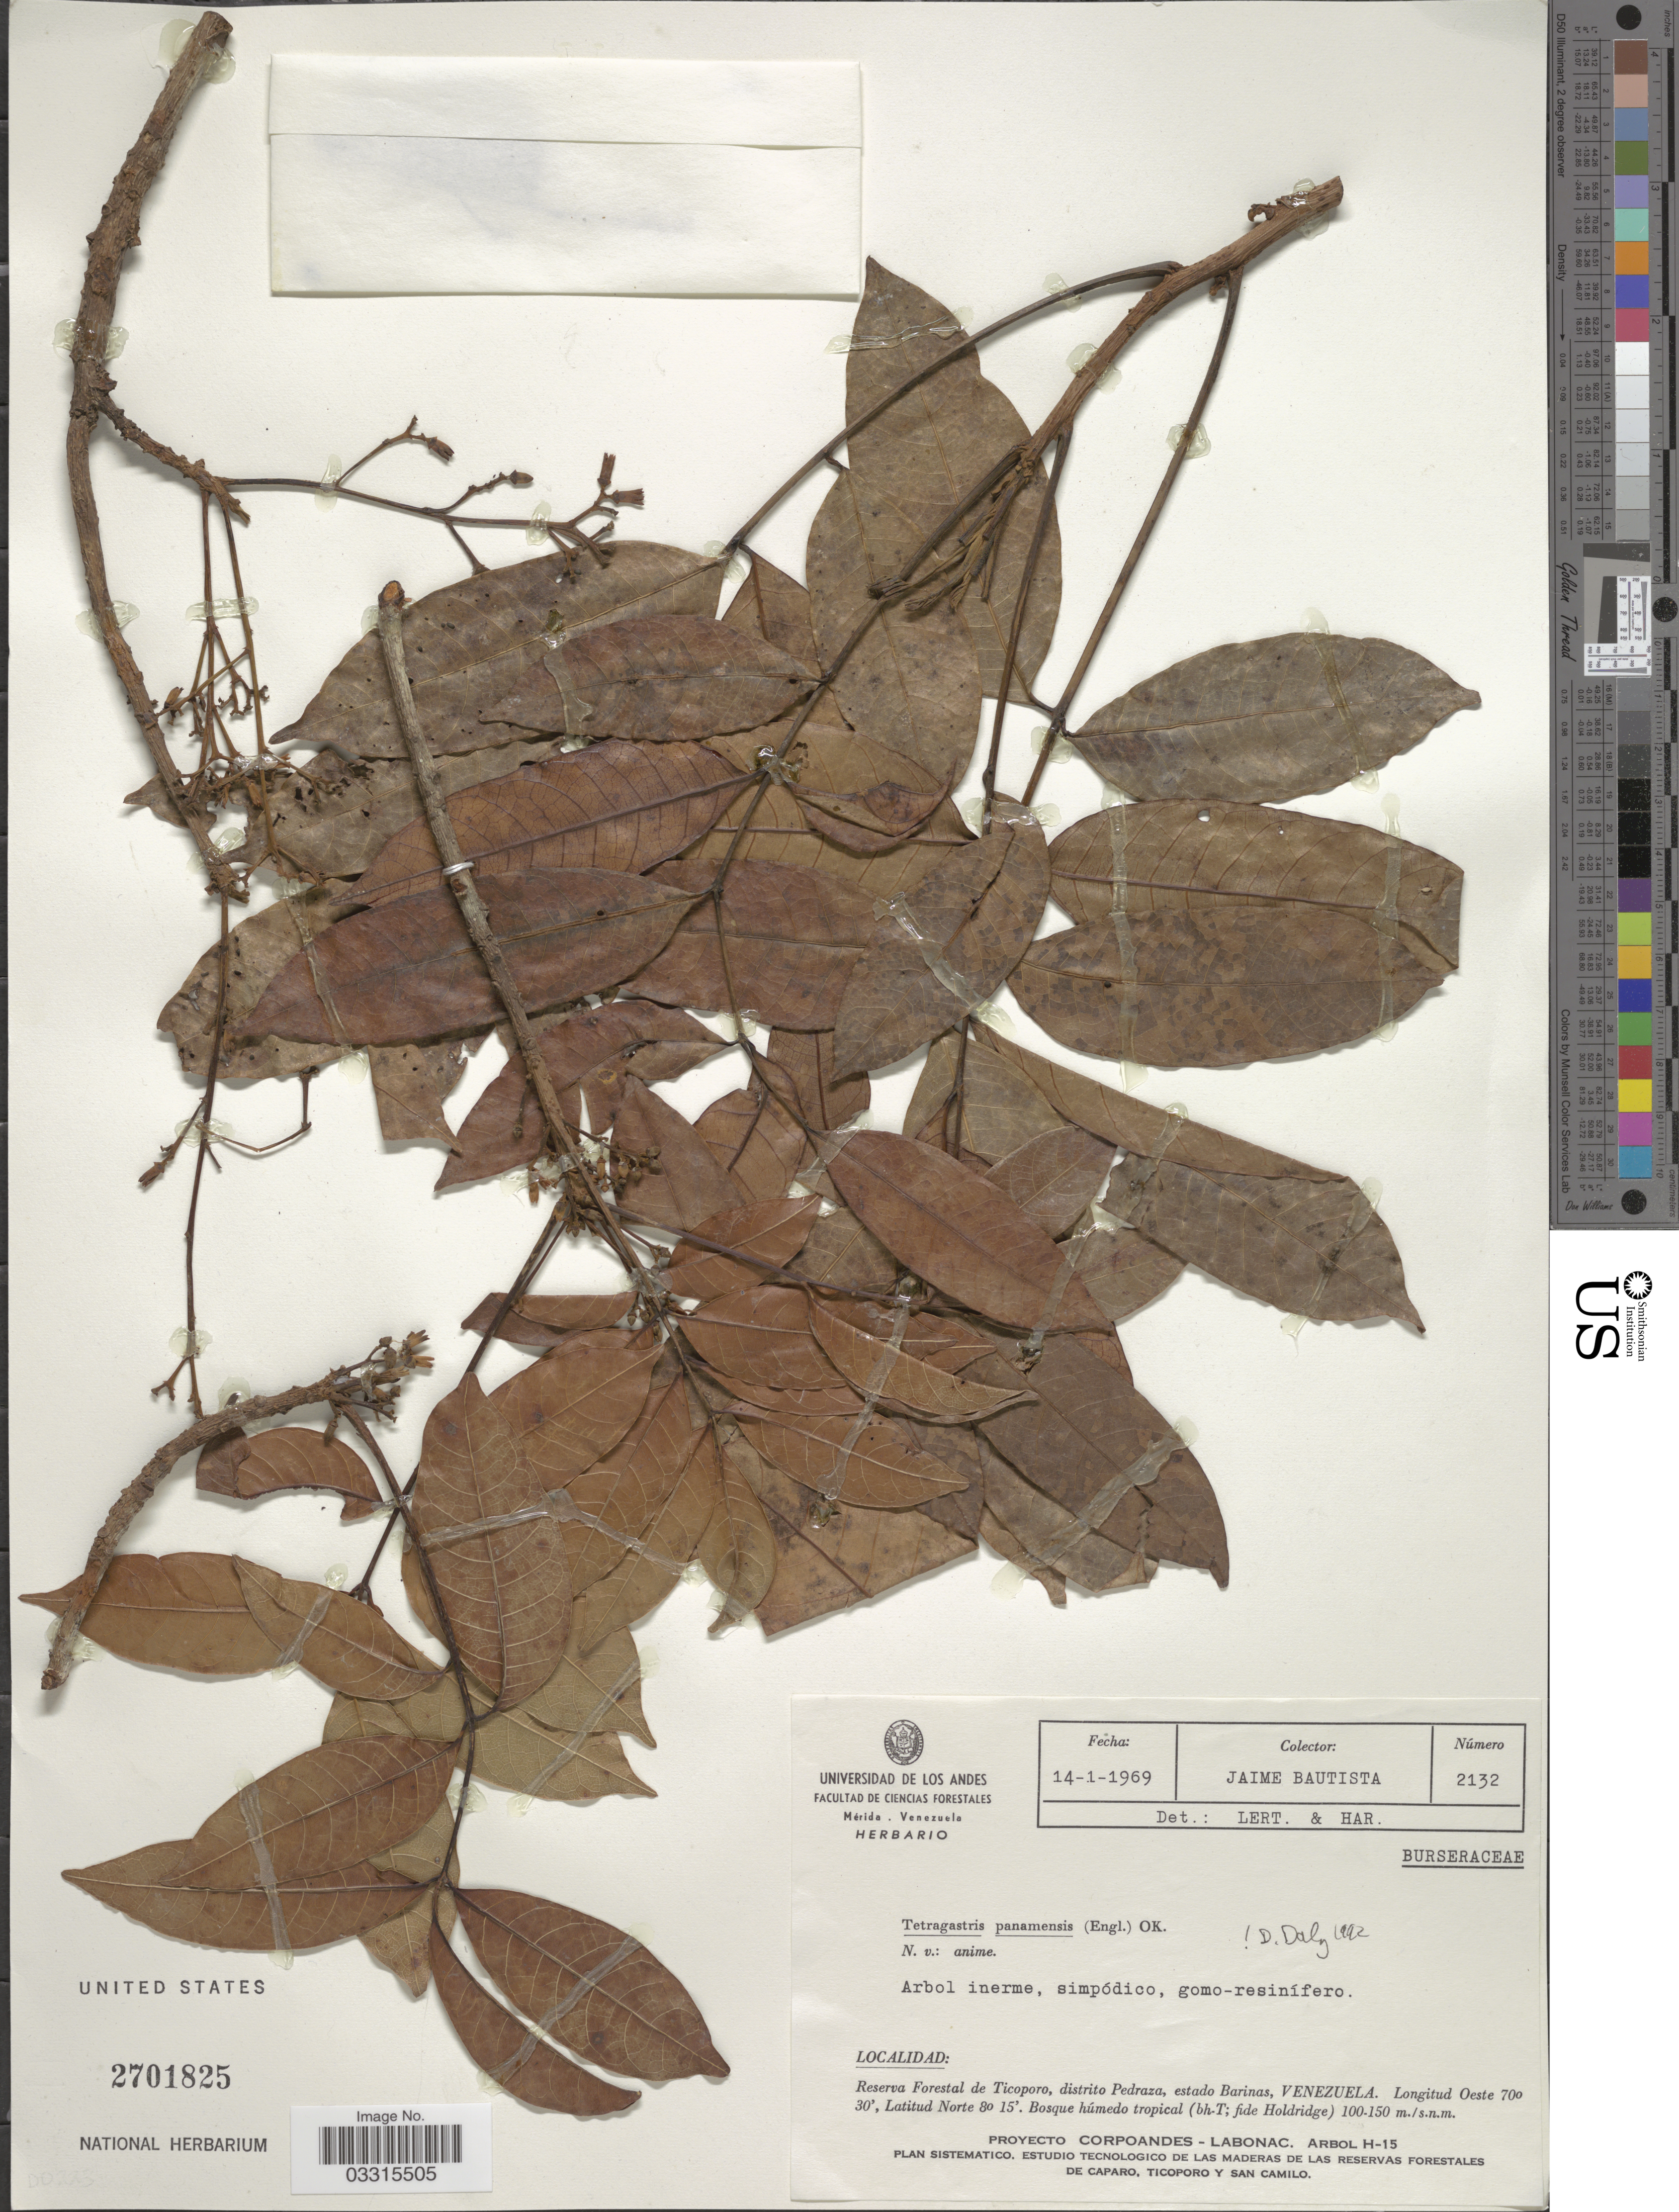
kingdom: Plantae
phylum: Tracheophyta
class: Magnoliopsida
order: Sapindales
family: Burseraceae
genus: Protium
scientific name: Protium stevensonii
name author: (Standl.) Daly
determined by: Daly, Douglas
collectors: J. A. Bautista B.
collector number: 2132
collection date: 1969-01-14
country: Venezuela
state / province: Barinas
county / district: Pedraza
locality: Reserva Forestal de Ticoporo, distrito Pedraza.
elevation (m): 100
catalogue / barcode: US 2701825